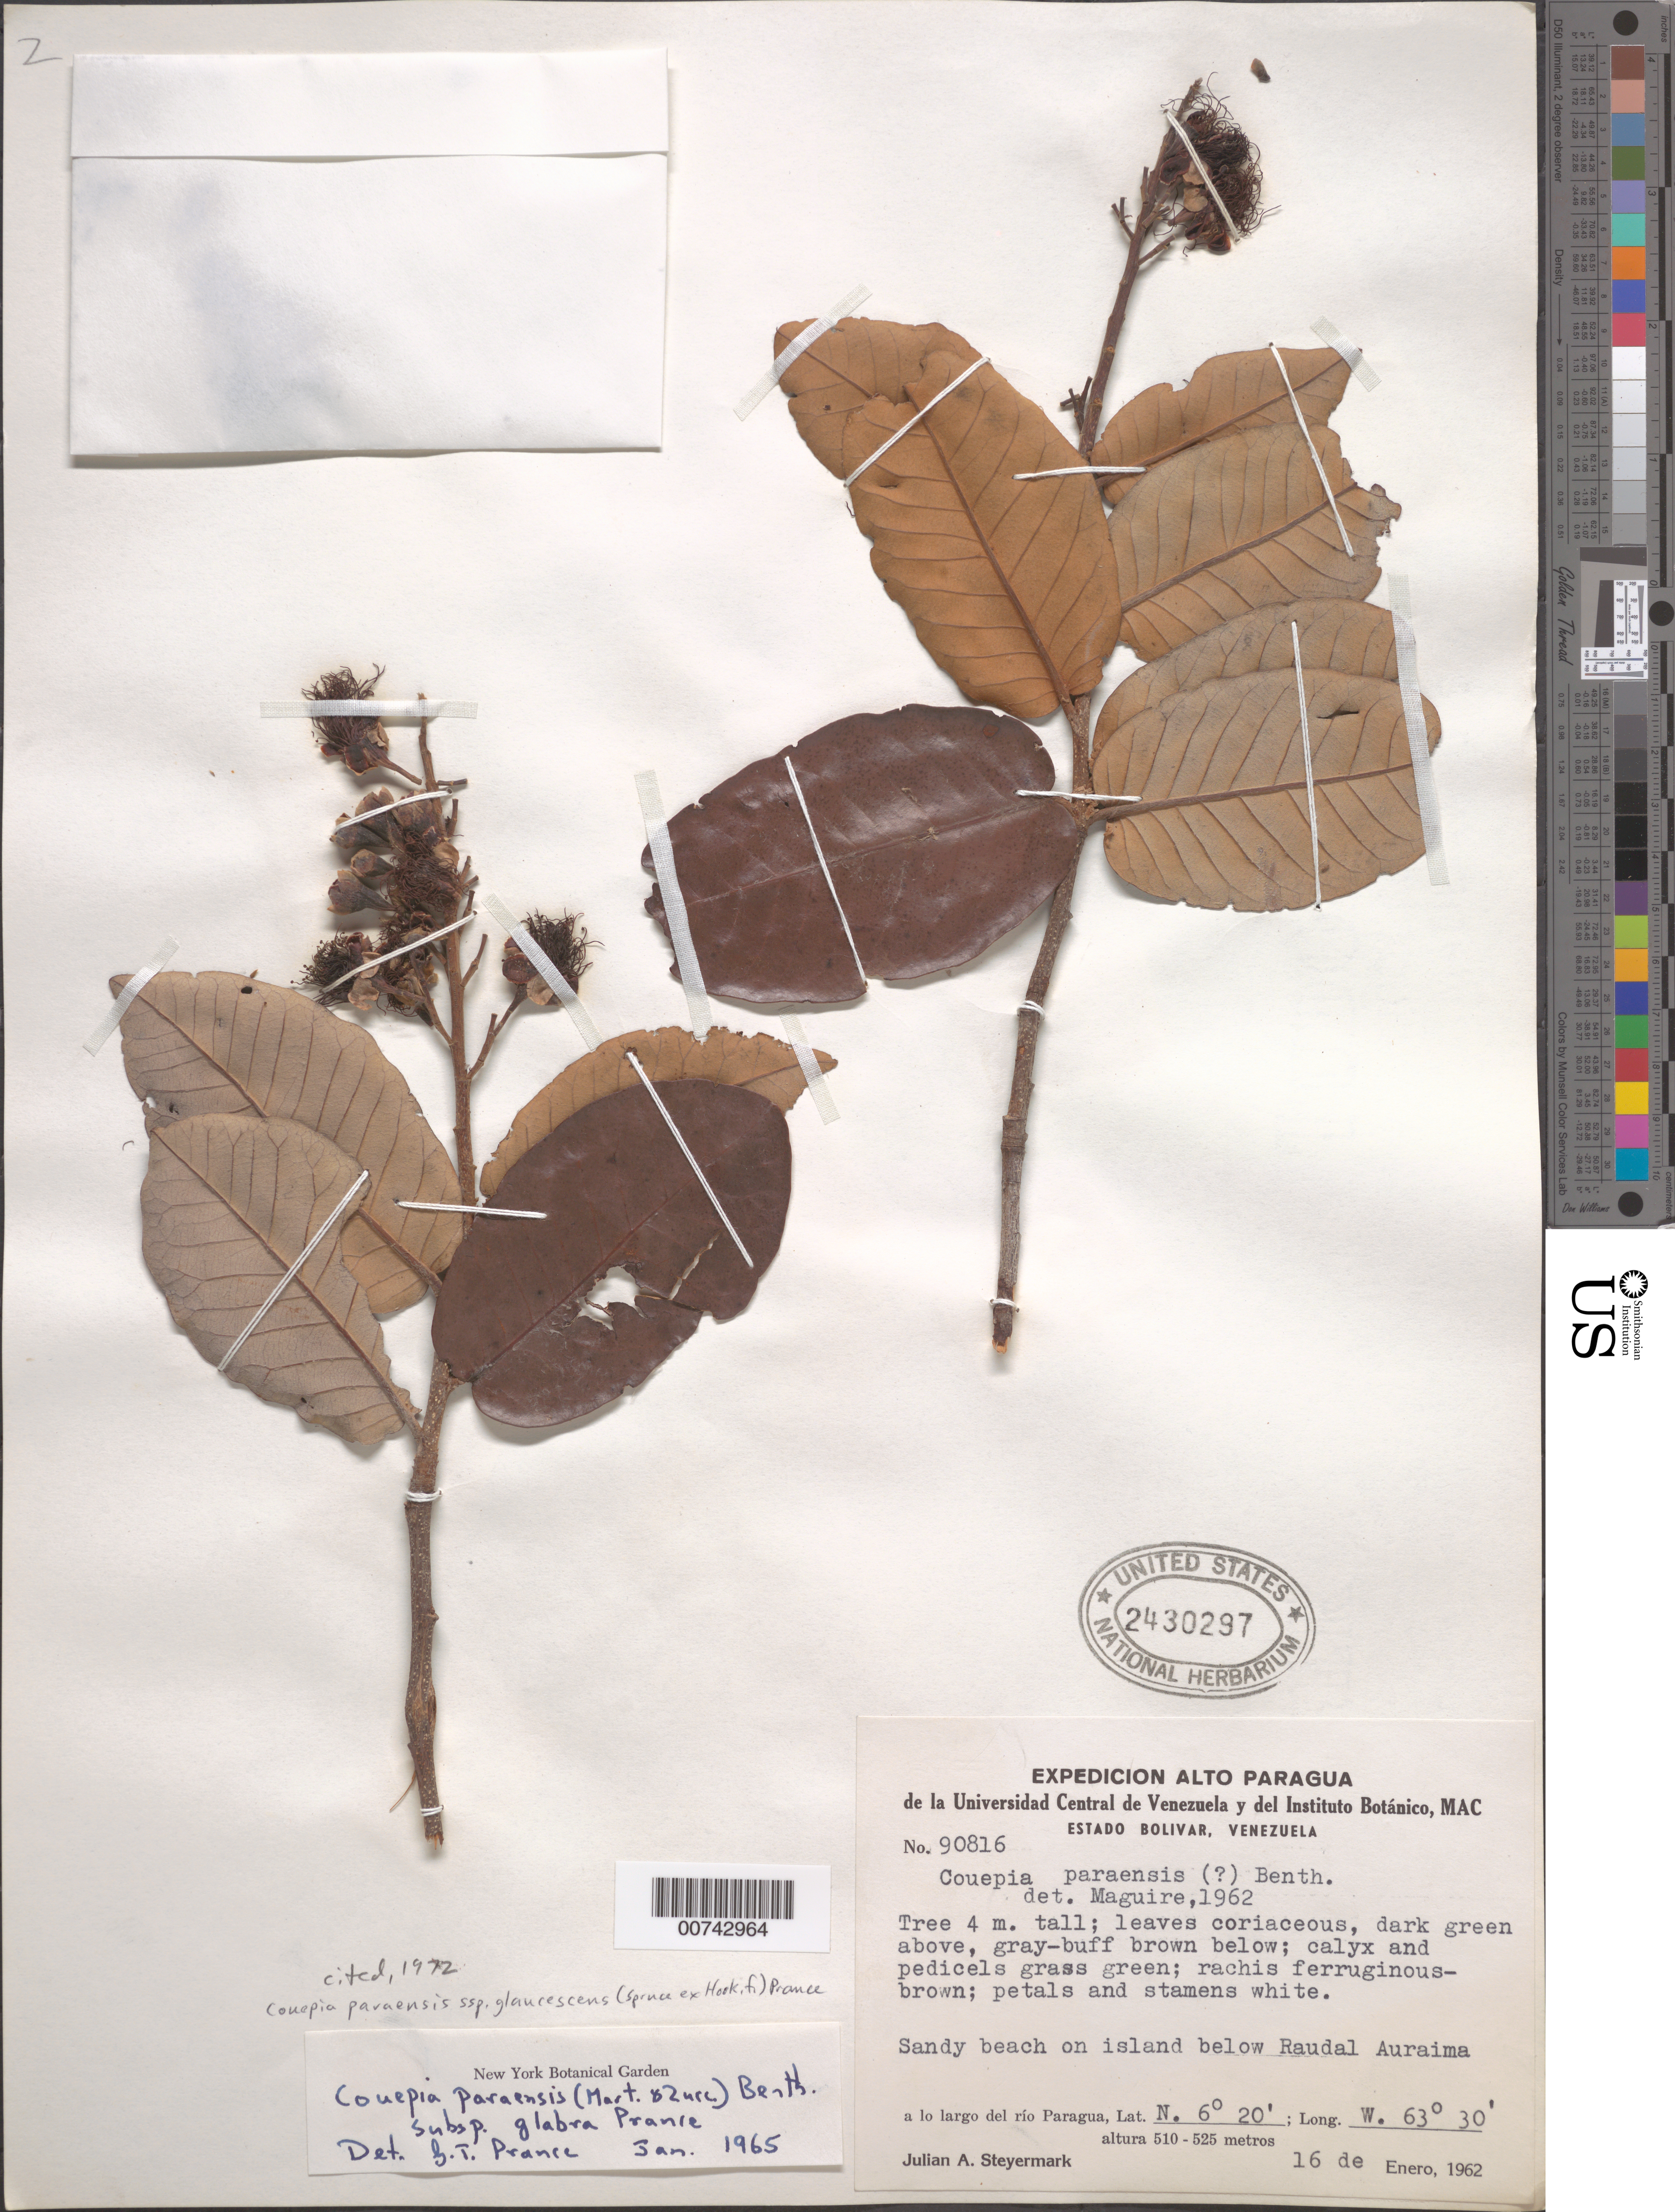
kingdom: Plantae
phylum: Tracheophyta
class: Magnoliopsida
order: Malpighiales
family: Chrysobalanaceae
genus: Couepia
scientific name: Couepia paraensis subsp. glaucescens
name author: (Spruce ex Hook. f.) Prance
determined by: Prance, G. T.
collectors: J. Steyermark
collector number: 90816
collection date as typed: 16-Jan-62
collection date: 1962-01-16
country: Venezuela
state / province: Bolívar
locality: Raudal Auraima, a lo largo del río Paragua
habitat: Sandy beach on island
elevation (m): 510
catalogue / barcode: US 2430297